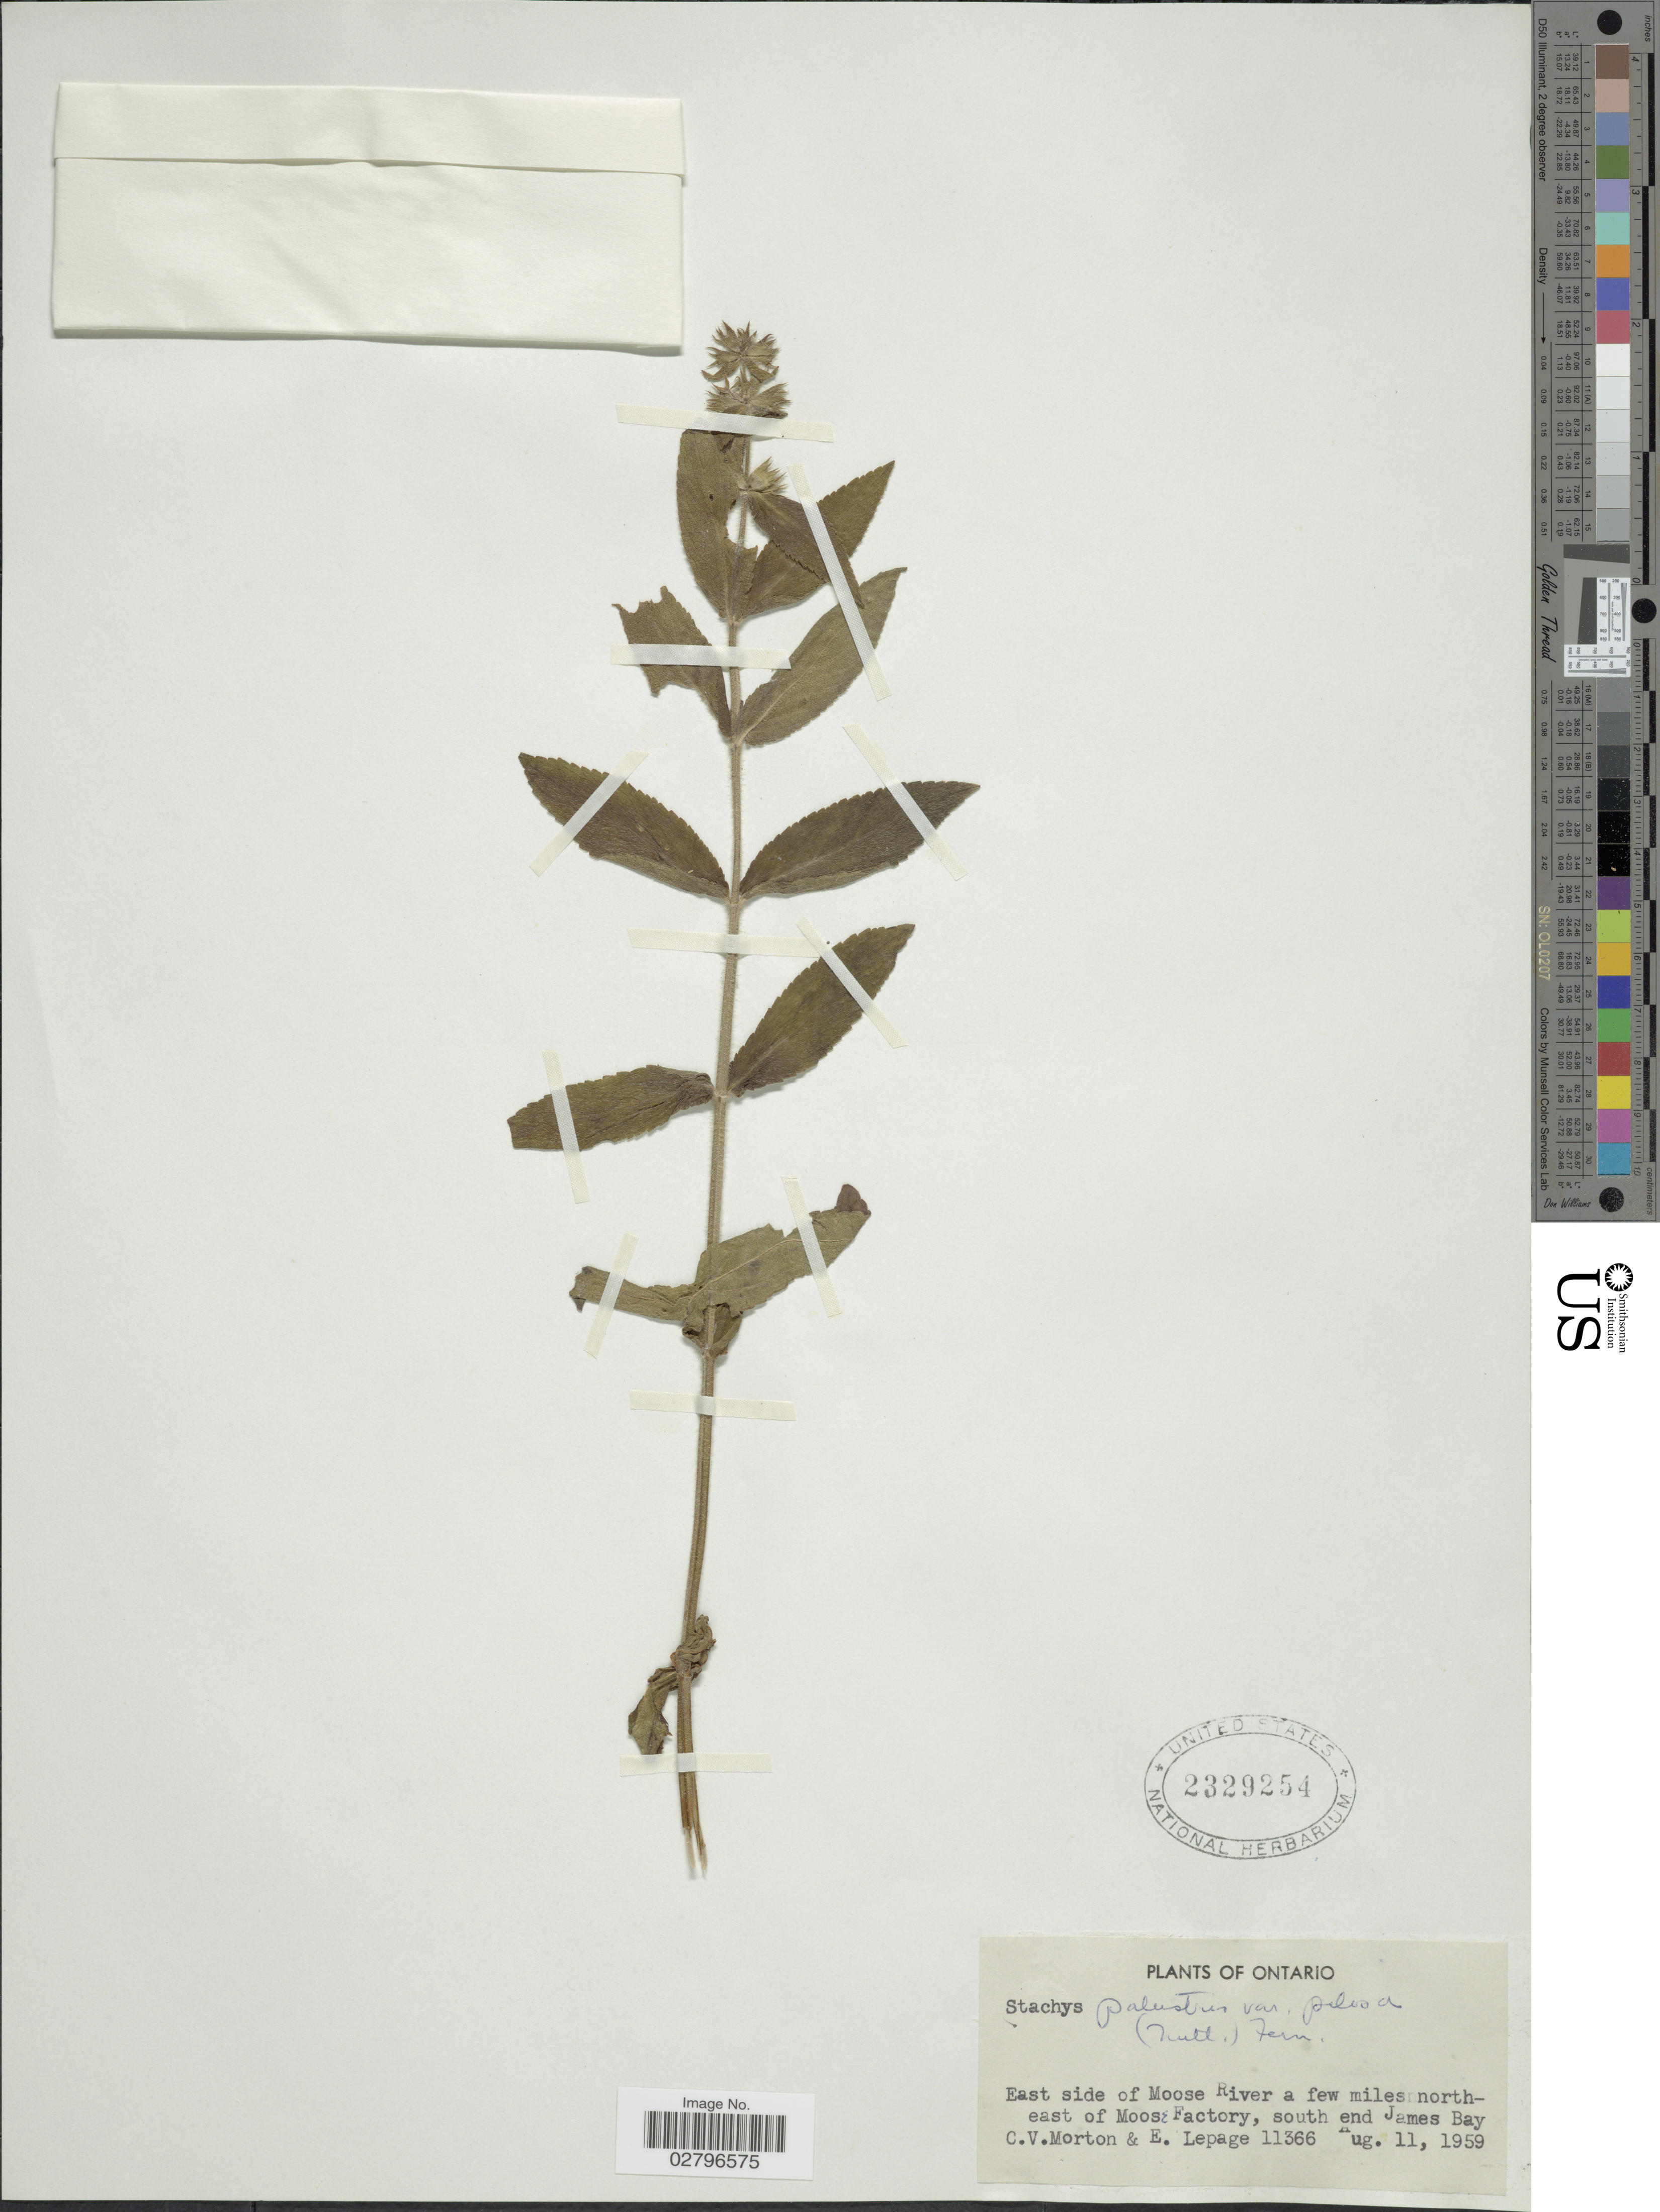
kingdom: Plantae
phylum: Tracheophyta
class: Magnoliopsida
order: Lamiales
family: Lamiaceae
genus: Stachys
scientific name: Stachys pilosa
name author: Nutt.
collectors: C. V. Morton & E. Lepage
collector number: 11366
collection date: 1959-08-11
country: Canada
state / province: Ontario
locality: East side of Moose River a few miles northeast of Moose Factory, south end James Bay.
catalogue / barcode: US 2329254